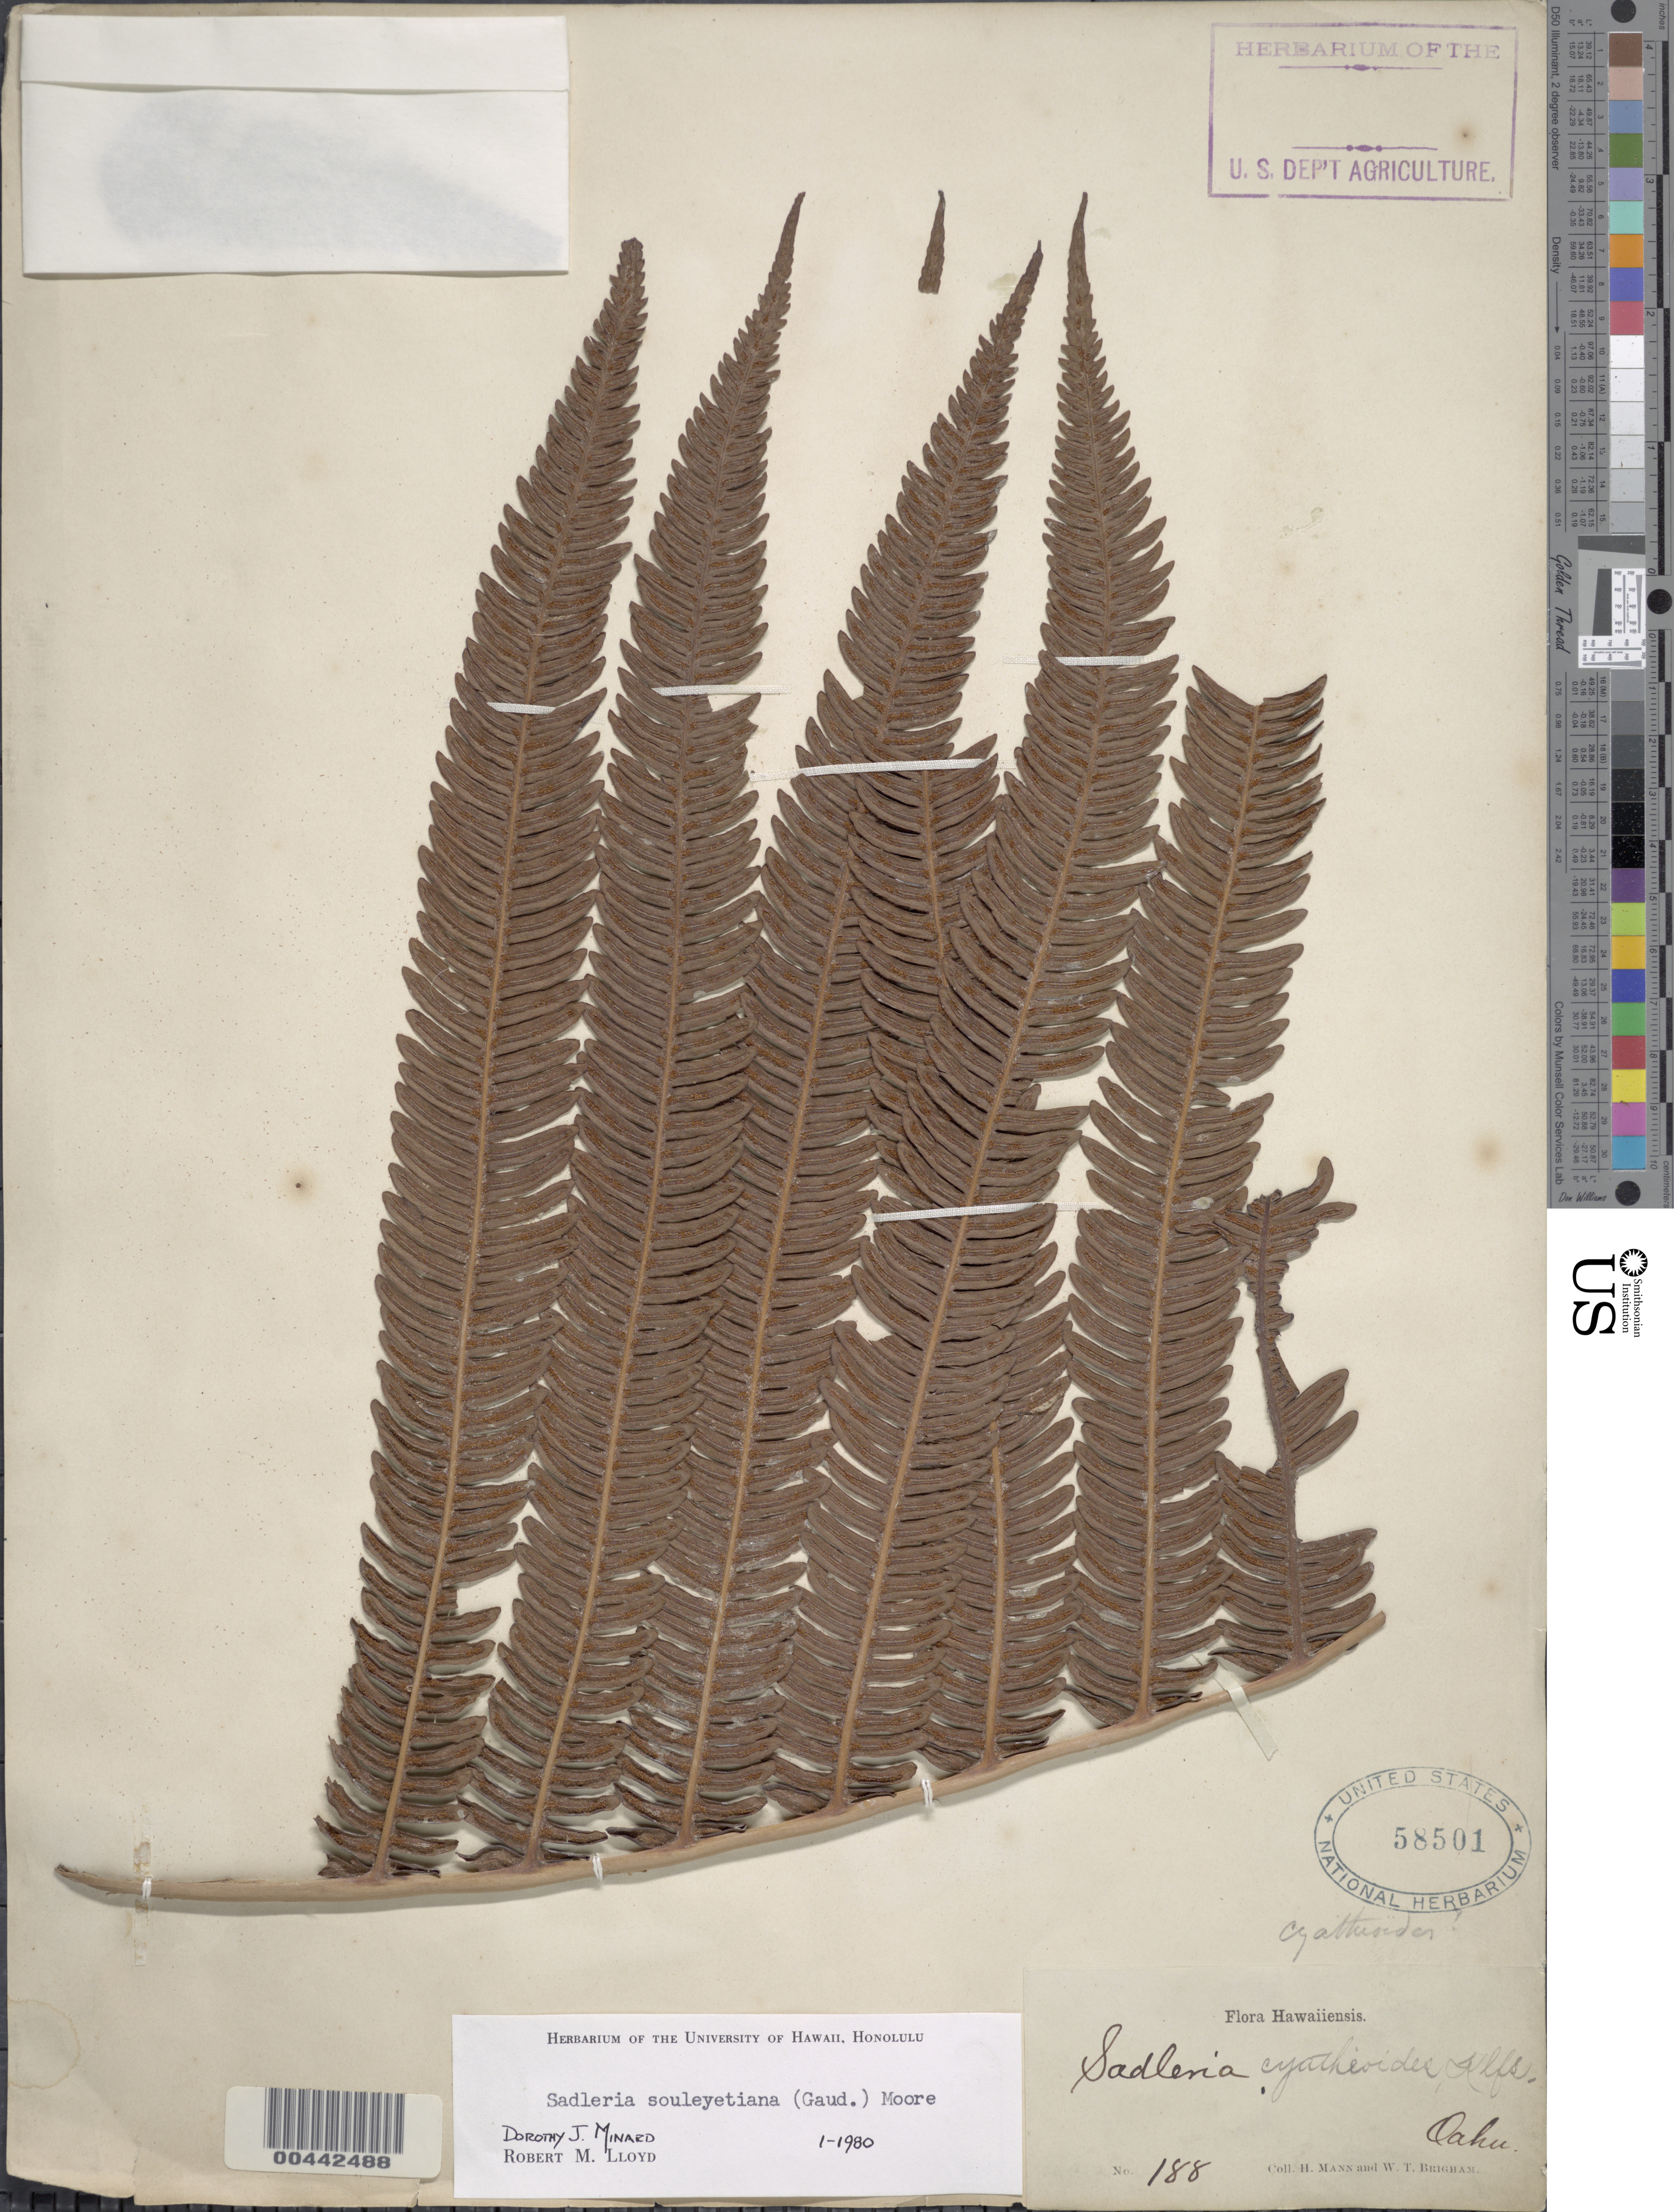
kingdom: Plantae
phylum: Tracheophyta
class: Polypodiopsida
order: Polypodiales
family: Blechnaceae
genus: Sadleria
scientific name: Sadleria souleytiana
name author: (Gaudich.) T. Moore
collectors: H. Mann & W. T. Brigham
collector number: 188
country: United States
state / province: Hawaii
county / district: Honolulu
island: Oahu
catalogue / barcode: US 58501